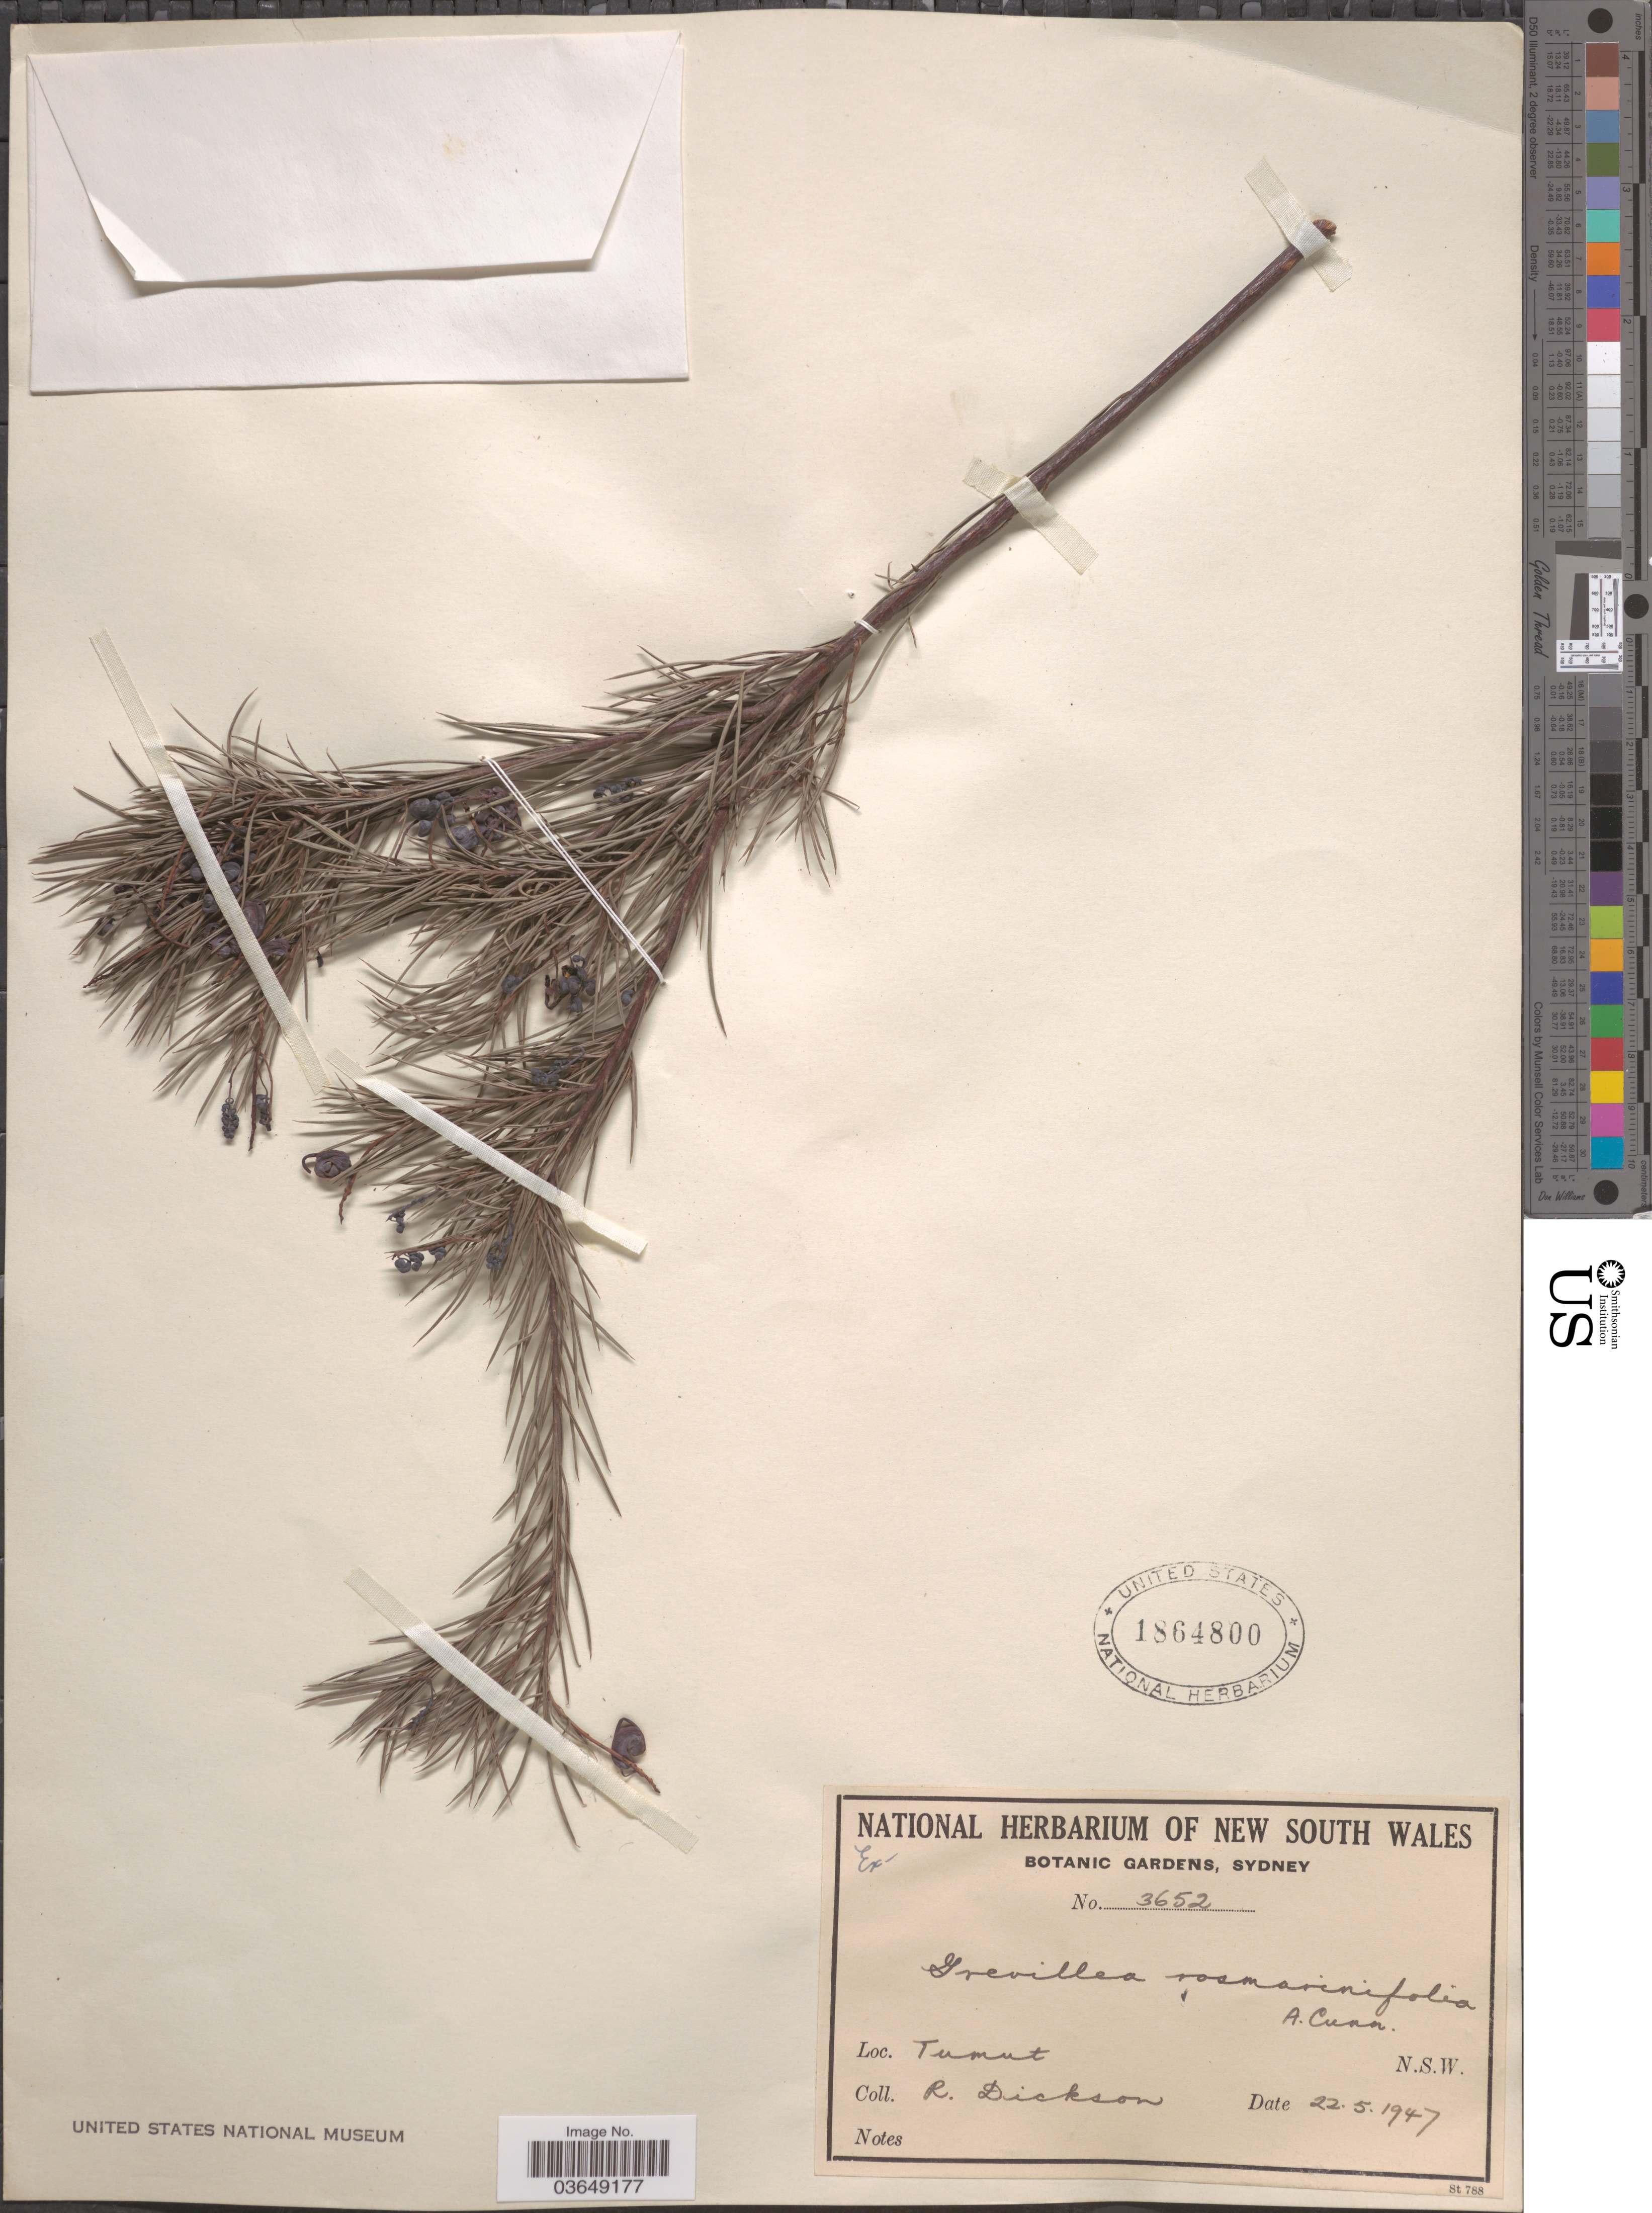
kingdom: Plantae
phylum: Tracheophyta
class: Magnoliopsida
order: Proteales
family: Proteaceae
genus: Grevillea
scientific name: Grevillea rosmarinifolia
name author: A. Cunn.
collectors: R. Dickson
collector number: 3652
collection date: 1947-05-22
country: Australia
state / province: New South Wales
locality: Tumut.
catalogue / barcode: US 1864800